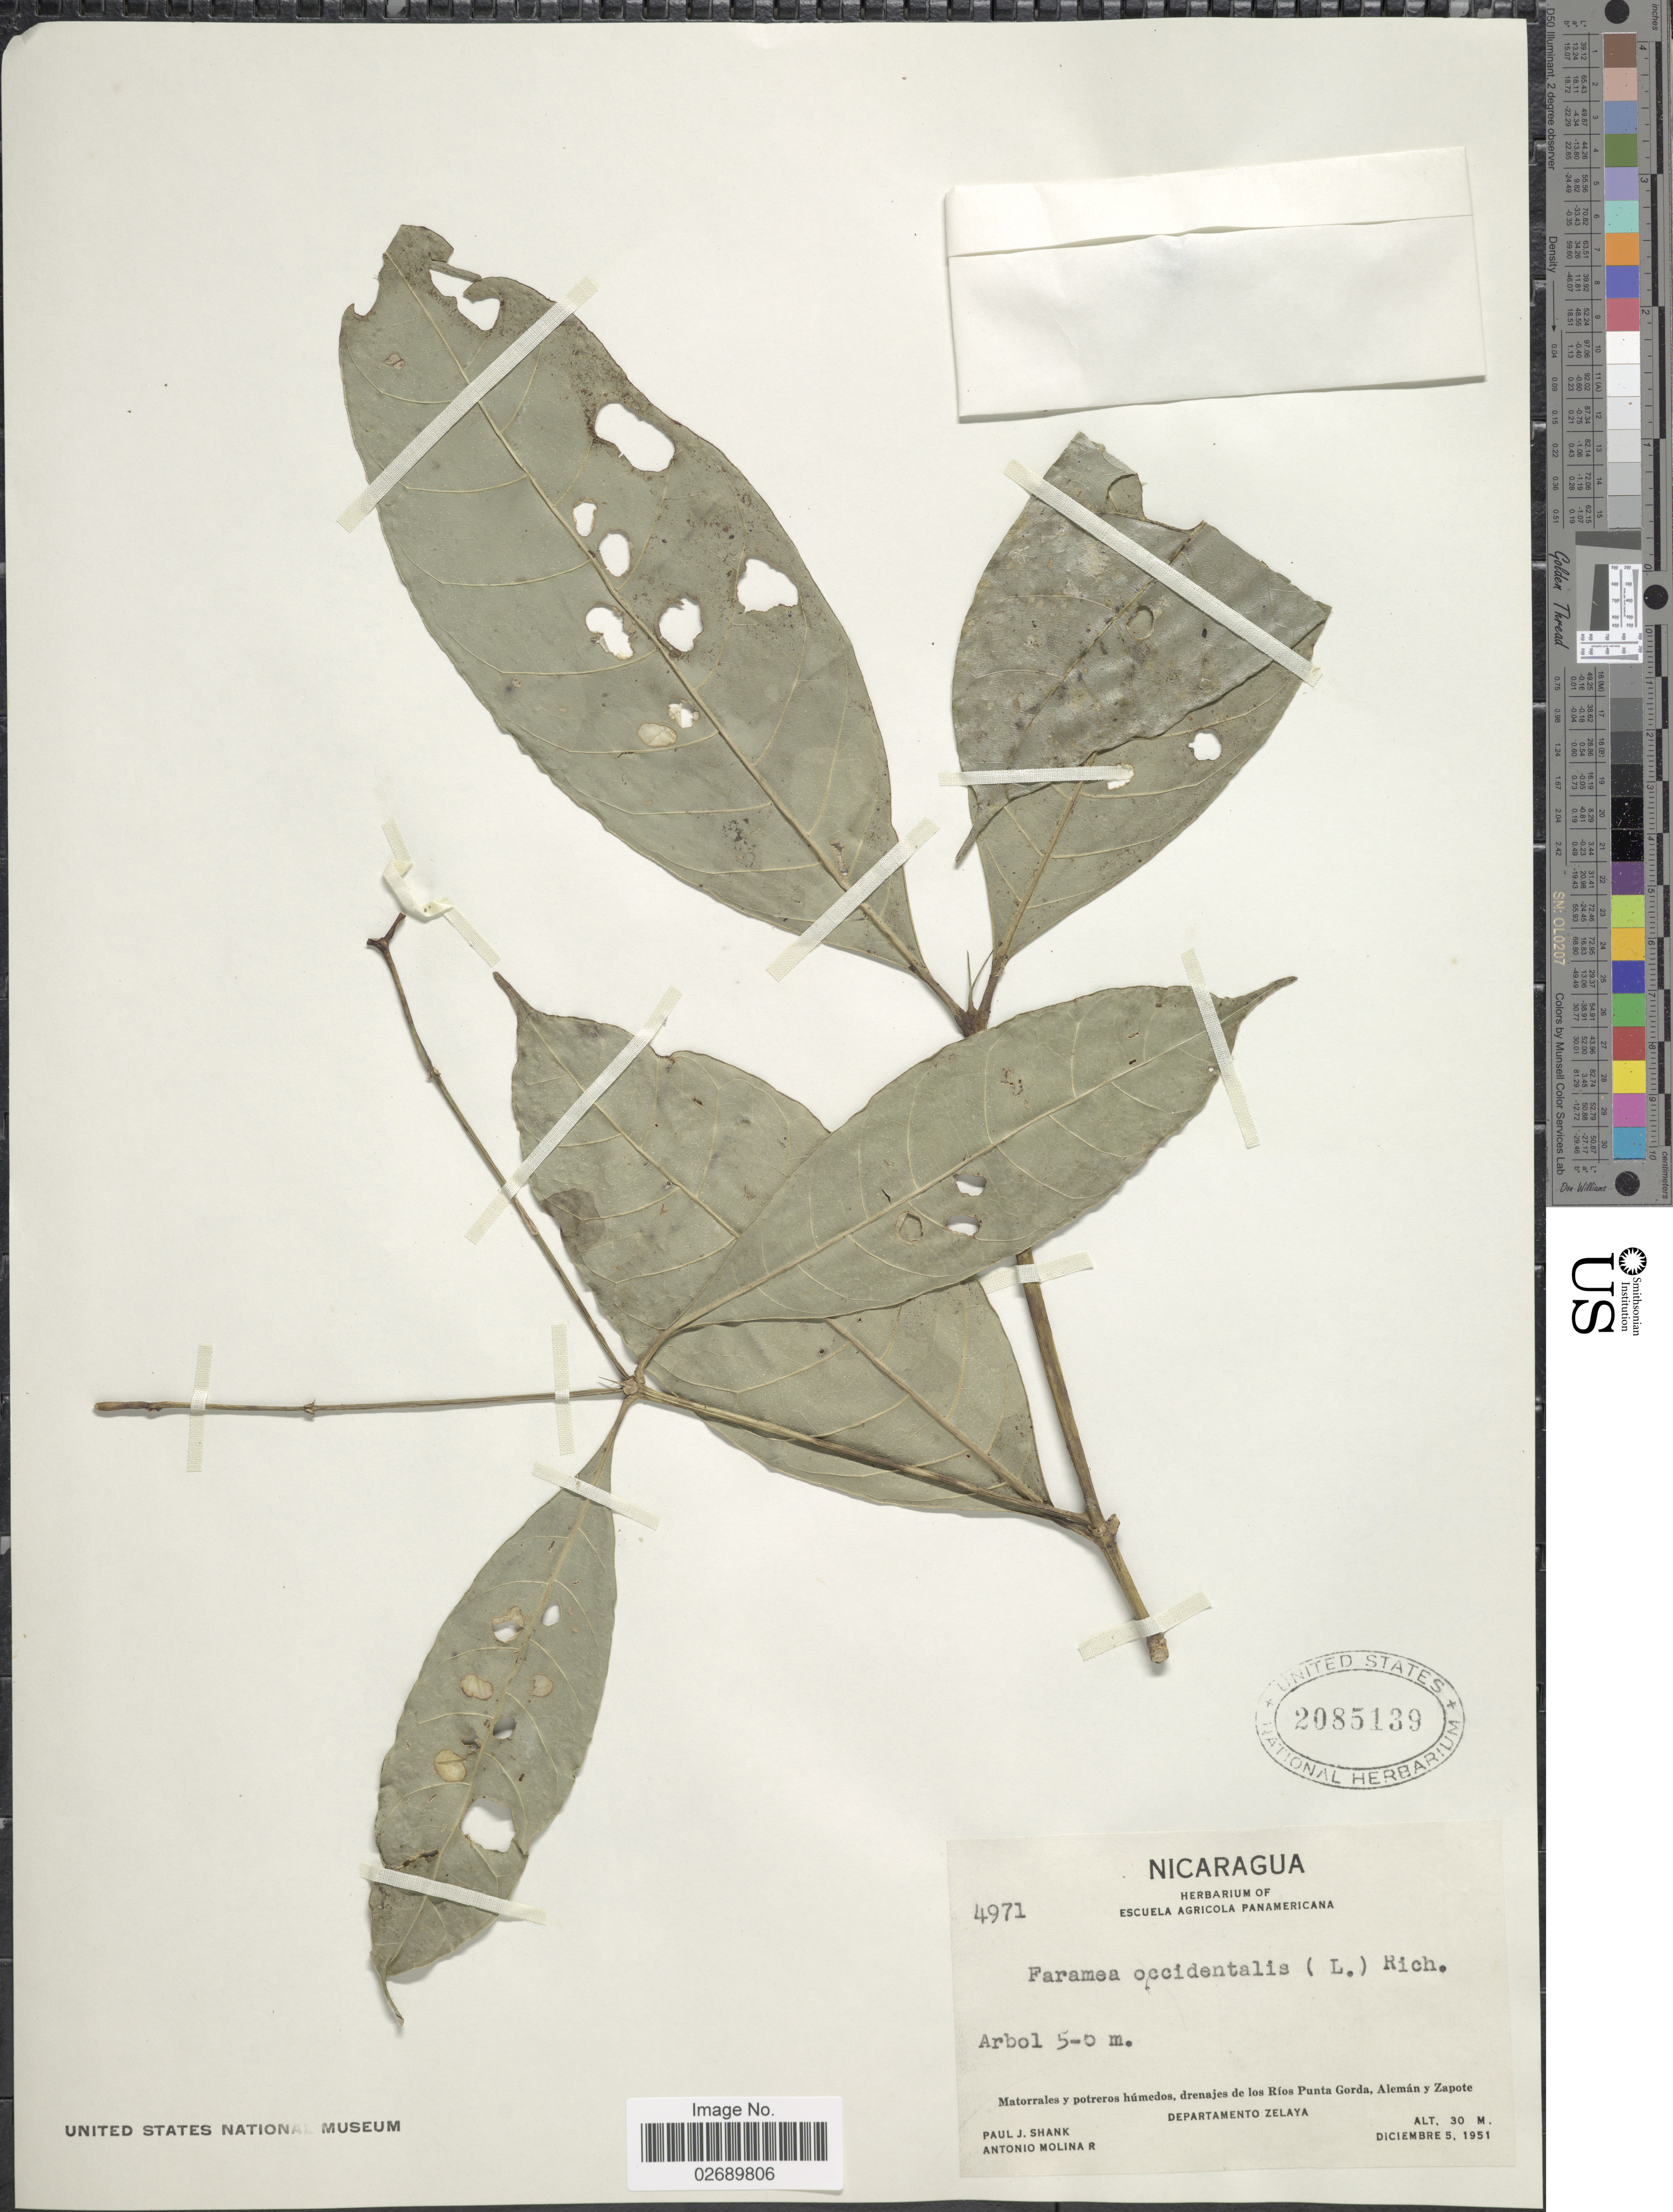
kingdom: Plantae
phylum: Tracheophyta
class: Magnoliopsida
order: Gentianales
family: Rubiaceae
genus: Faramea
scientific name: Faramea occidentalis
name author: (L.) A. Rich.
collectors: P. J. Shank & A. Molina R.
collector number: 4971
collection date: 1951-12-05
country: Nicaragua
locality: Matorrales y potreros, drenajes de Los Rios Gorda, Aleman y Zapote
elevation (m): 30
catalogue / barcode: US 2085139